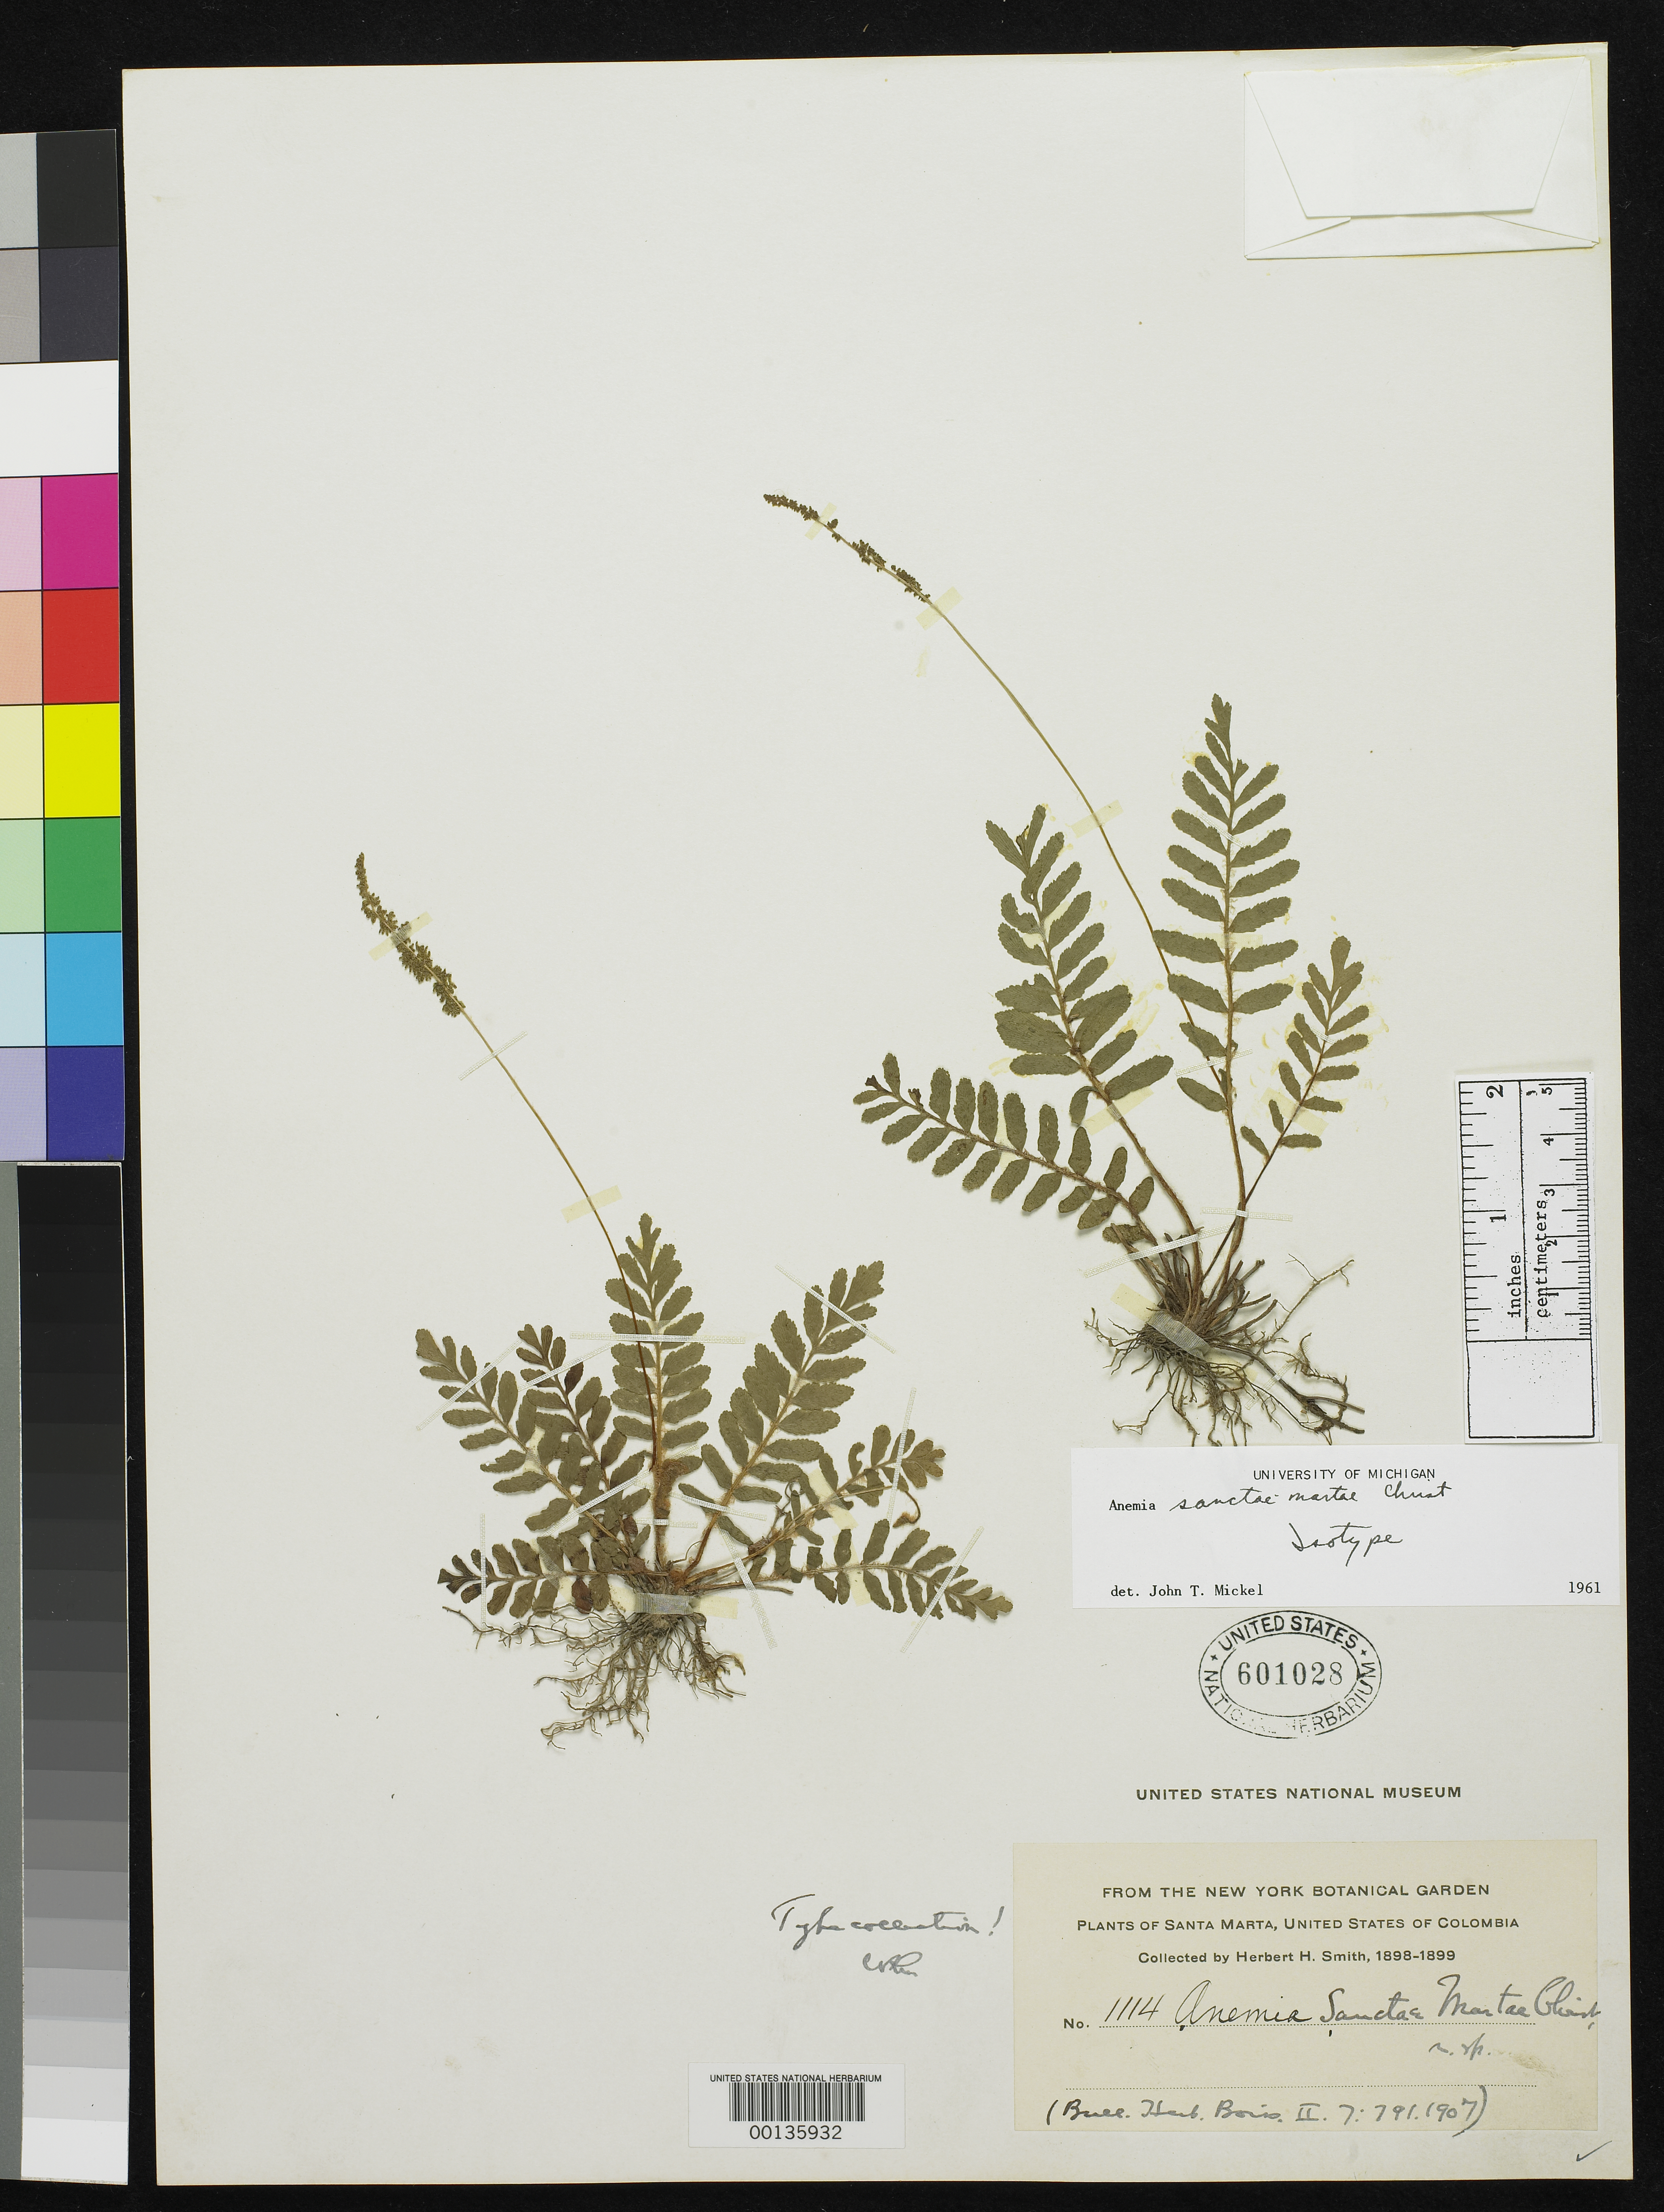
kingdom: Plantae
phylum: Tracheophyta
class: Polypodiopsida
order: Schizaeales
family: Anemiaceae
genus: Anemia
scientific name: Anemia sanctae-martae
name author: Christ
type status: Isotype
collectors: Herbert H. Smith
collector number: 1114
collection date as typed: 1898 to -- --- 1899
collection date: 1898/1899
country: Colombia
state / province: Magdalena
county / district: Santa Marta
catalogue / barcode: US 601028